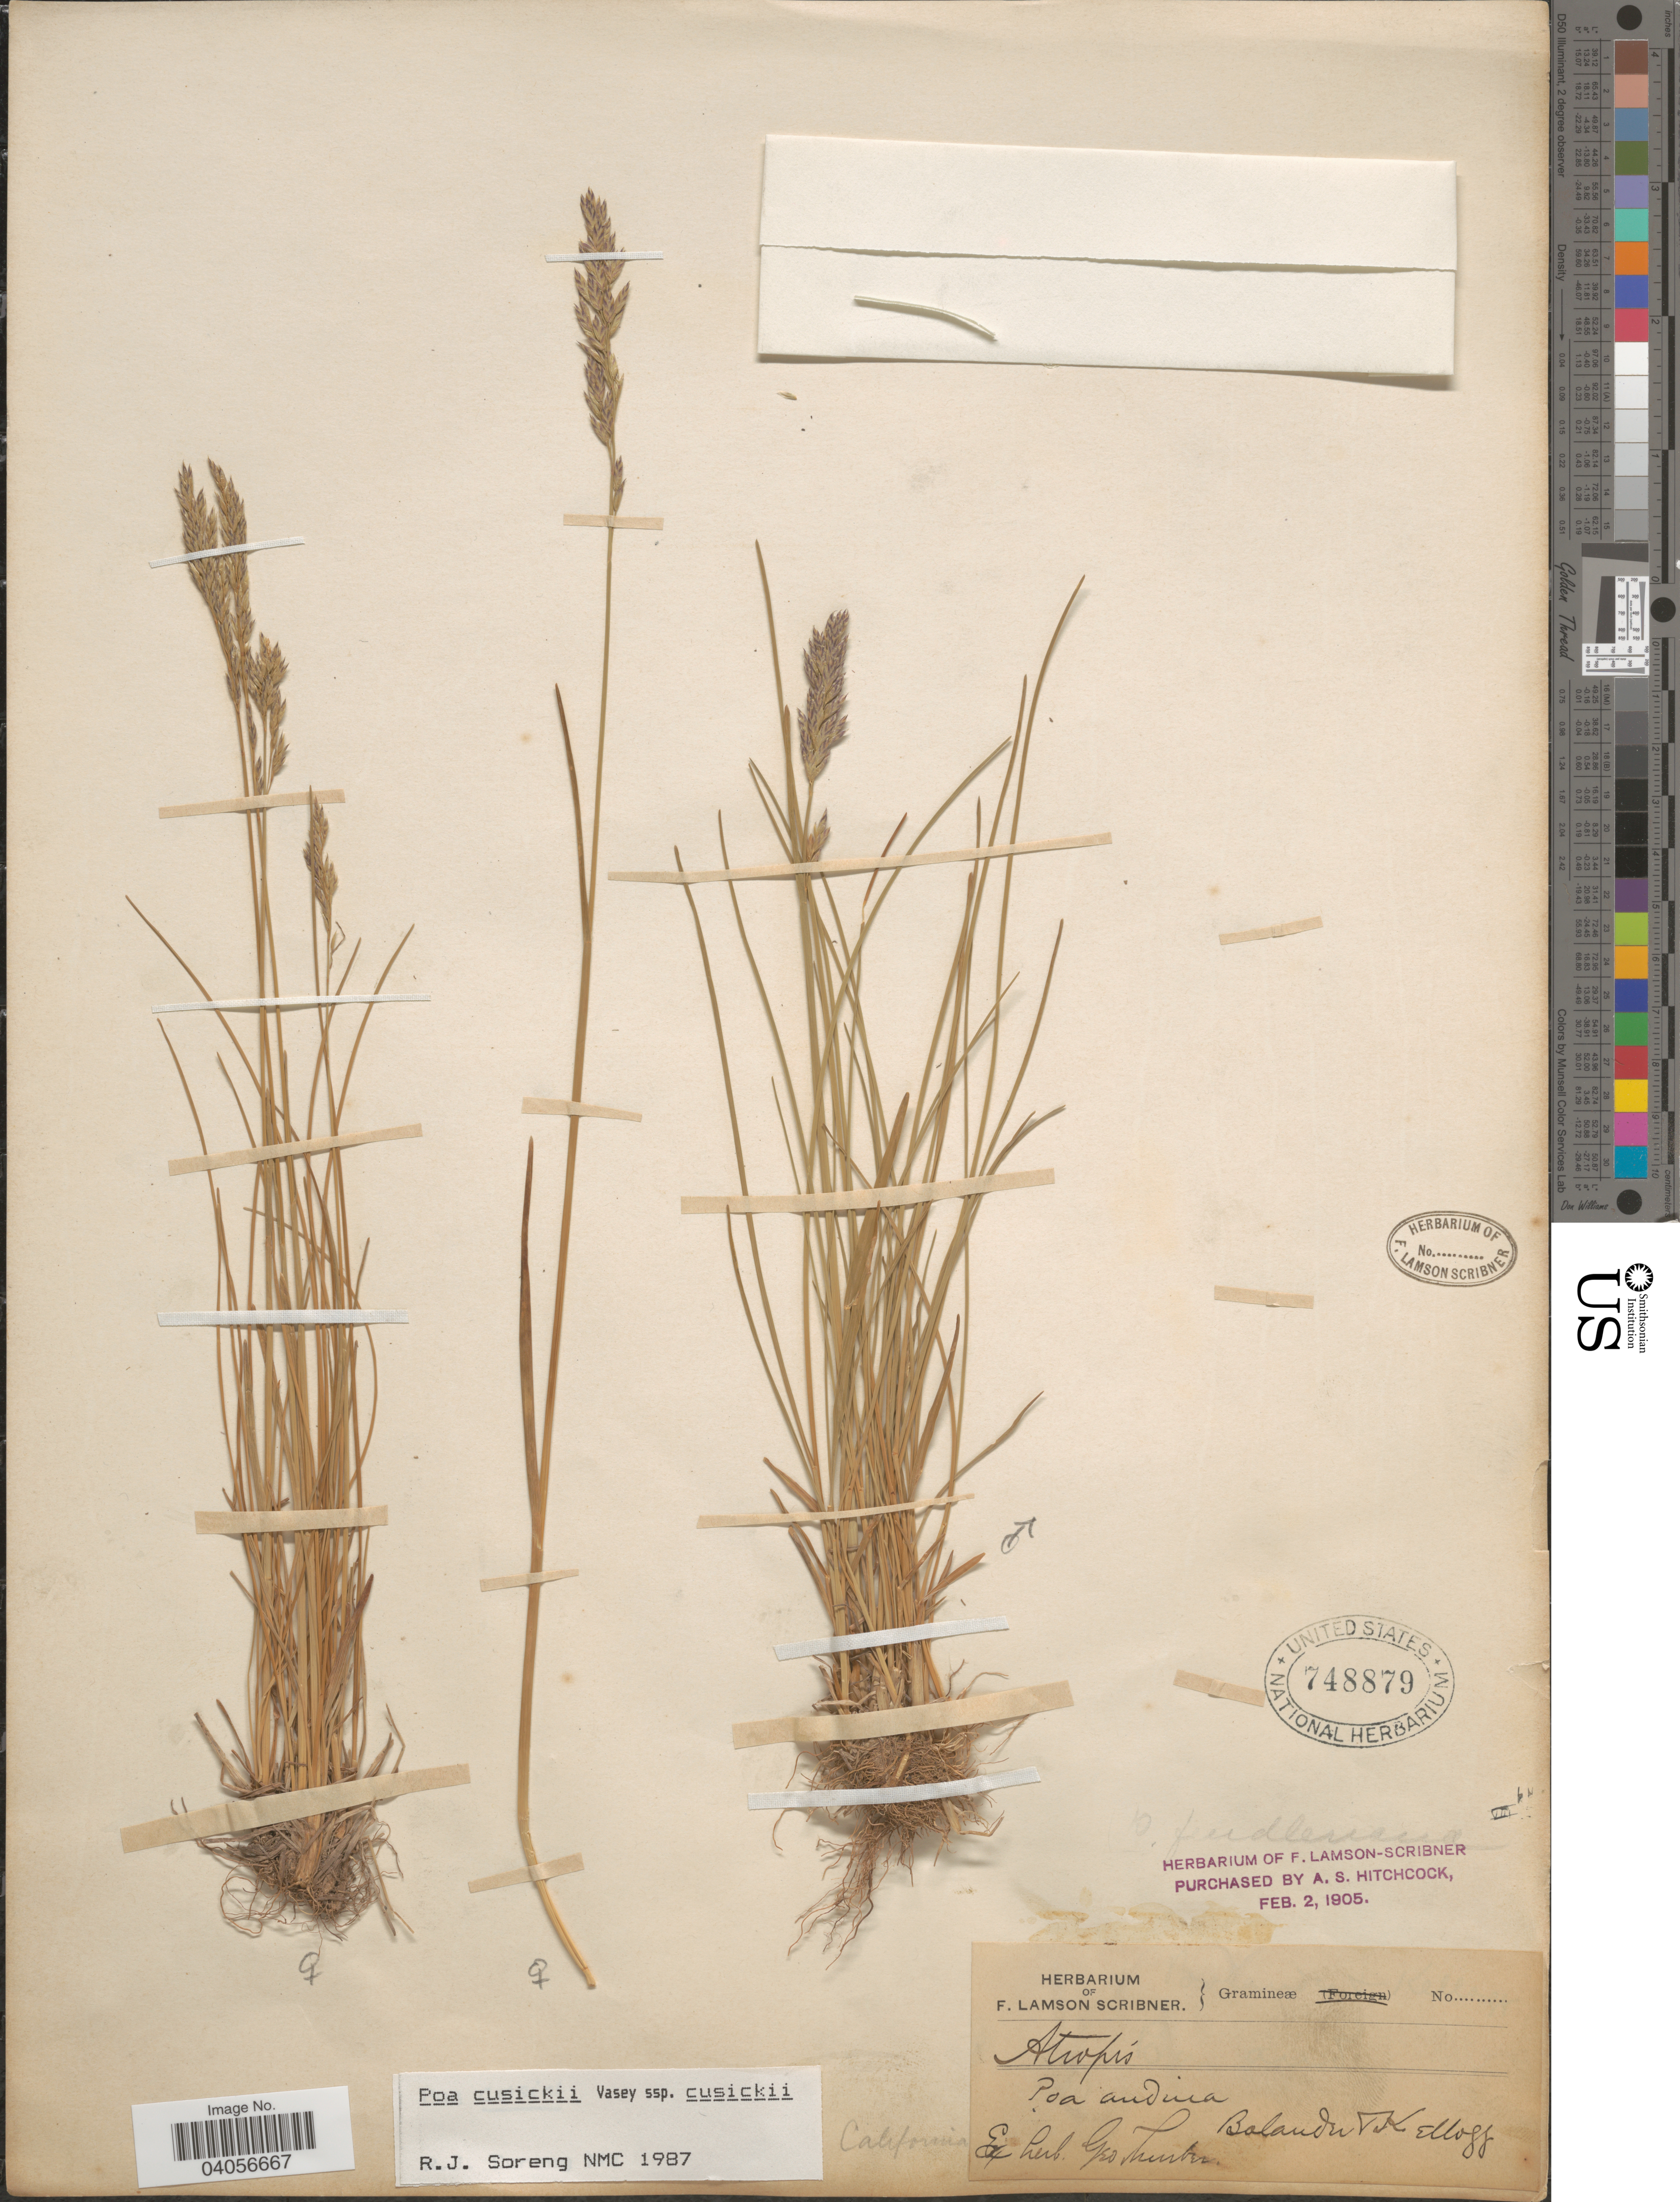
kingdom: Plantae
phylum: Tracheophyta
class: Liliopsida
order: Poales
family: Poaceae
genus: Poa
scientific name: Poa cusickii subsp. cusickii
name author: Vasey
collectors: -. Bolander & -- Kellogg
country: United States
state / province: California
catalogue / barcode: US 748879